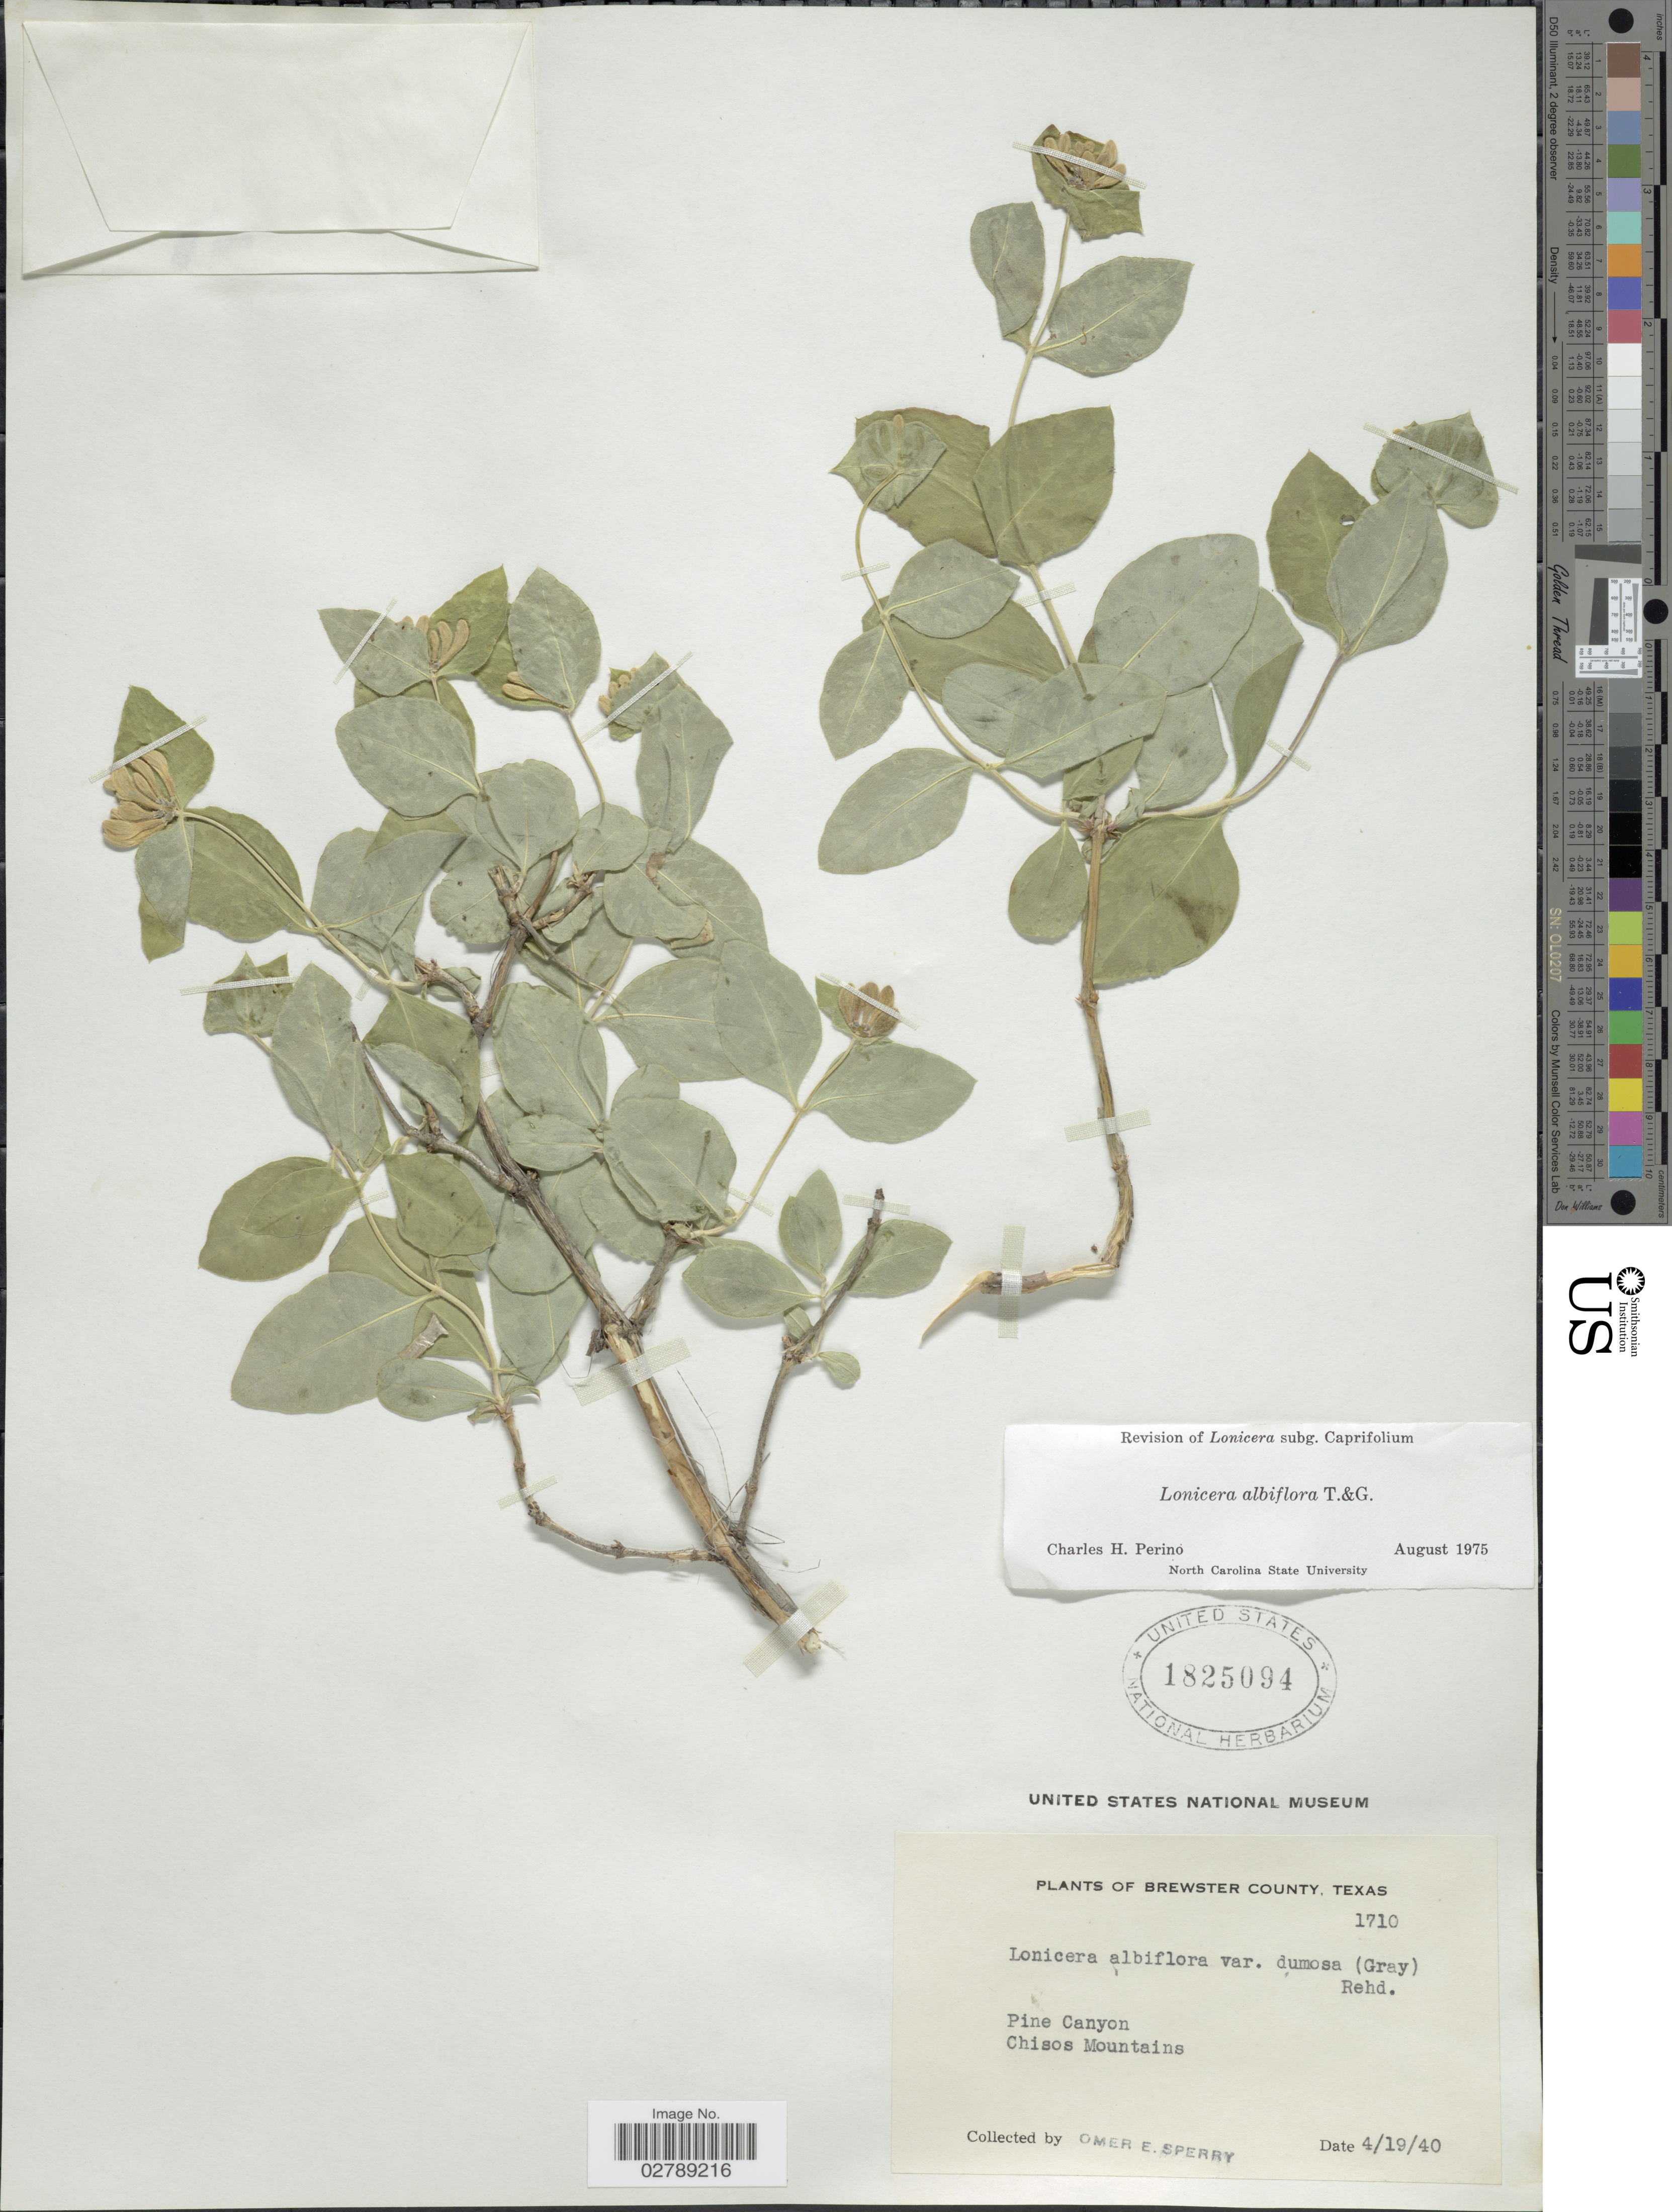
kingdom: Plantae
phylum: Tracheophyta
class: Magnoliopsida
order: Dipsacales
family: Caprifoliaceae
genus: Lonicera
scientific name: Lonicera dumosa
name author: A. Gray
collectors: O. E. Sperry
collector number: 1710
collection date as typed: Transcribed d/m/y: 19/4/40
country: United States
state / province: Texas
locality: Brewster County. Pine Canyon. Chisos Mountains.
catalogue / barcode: US 1825094